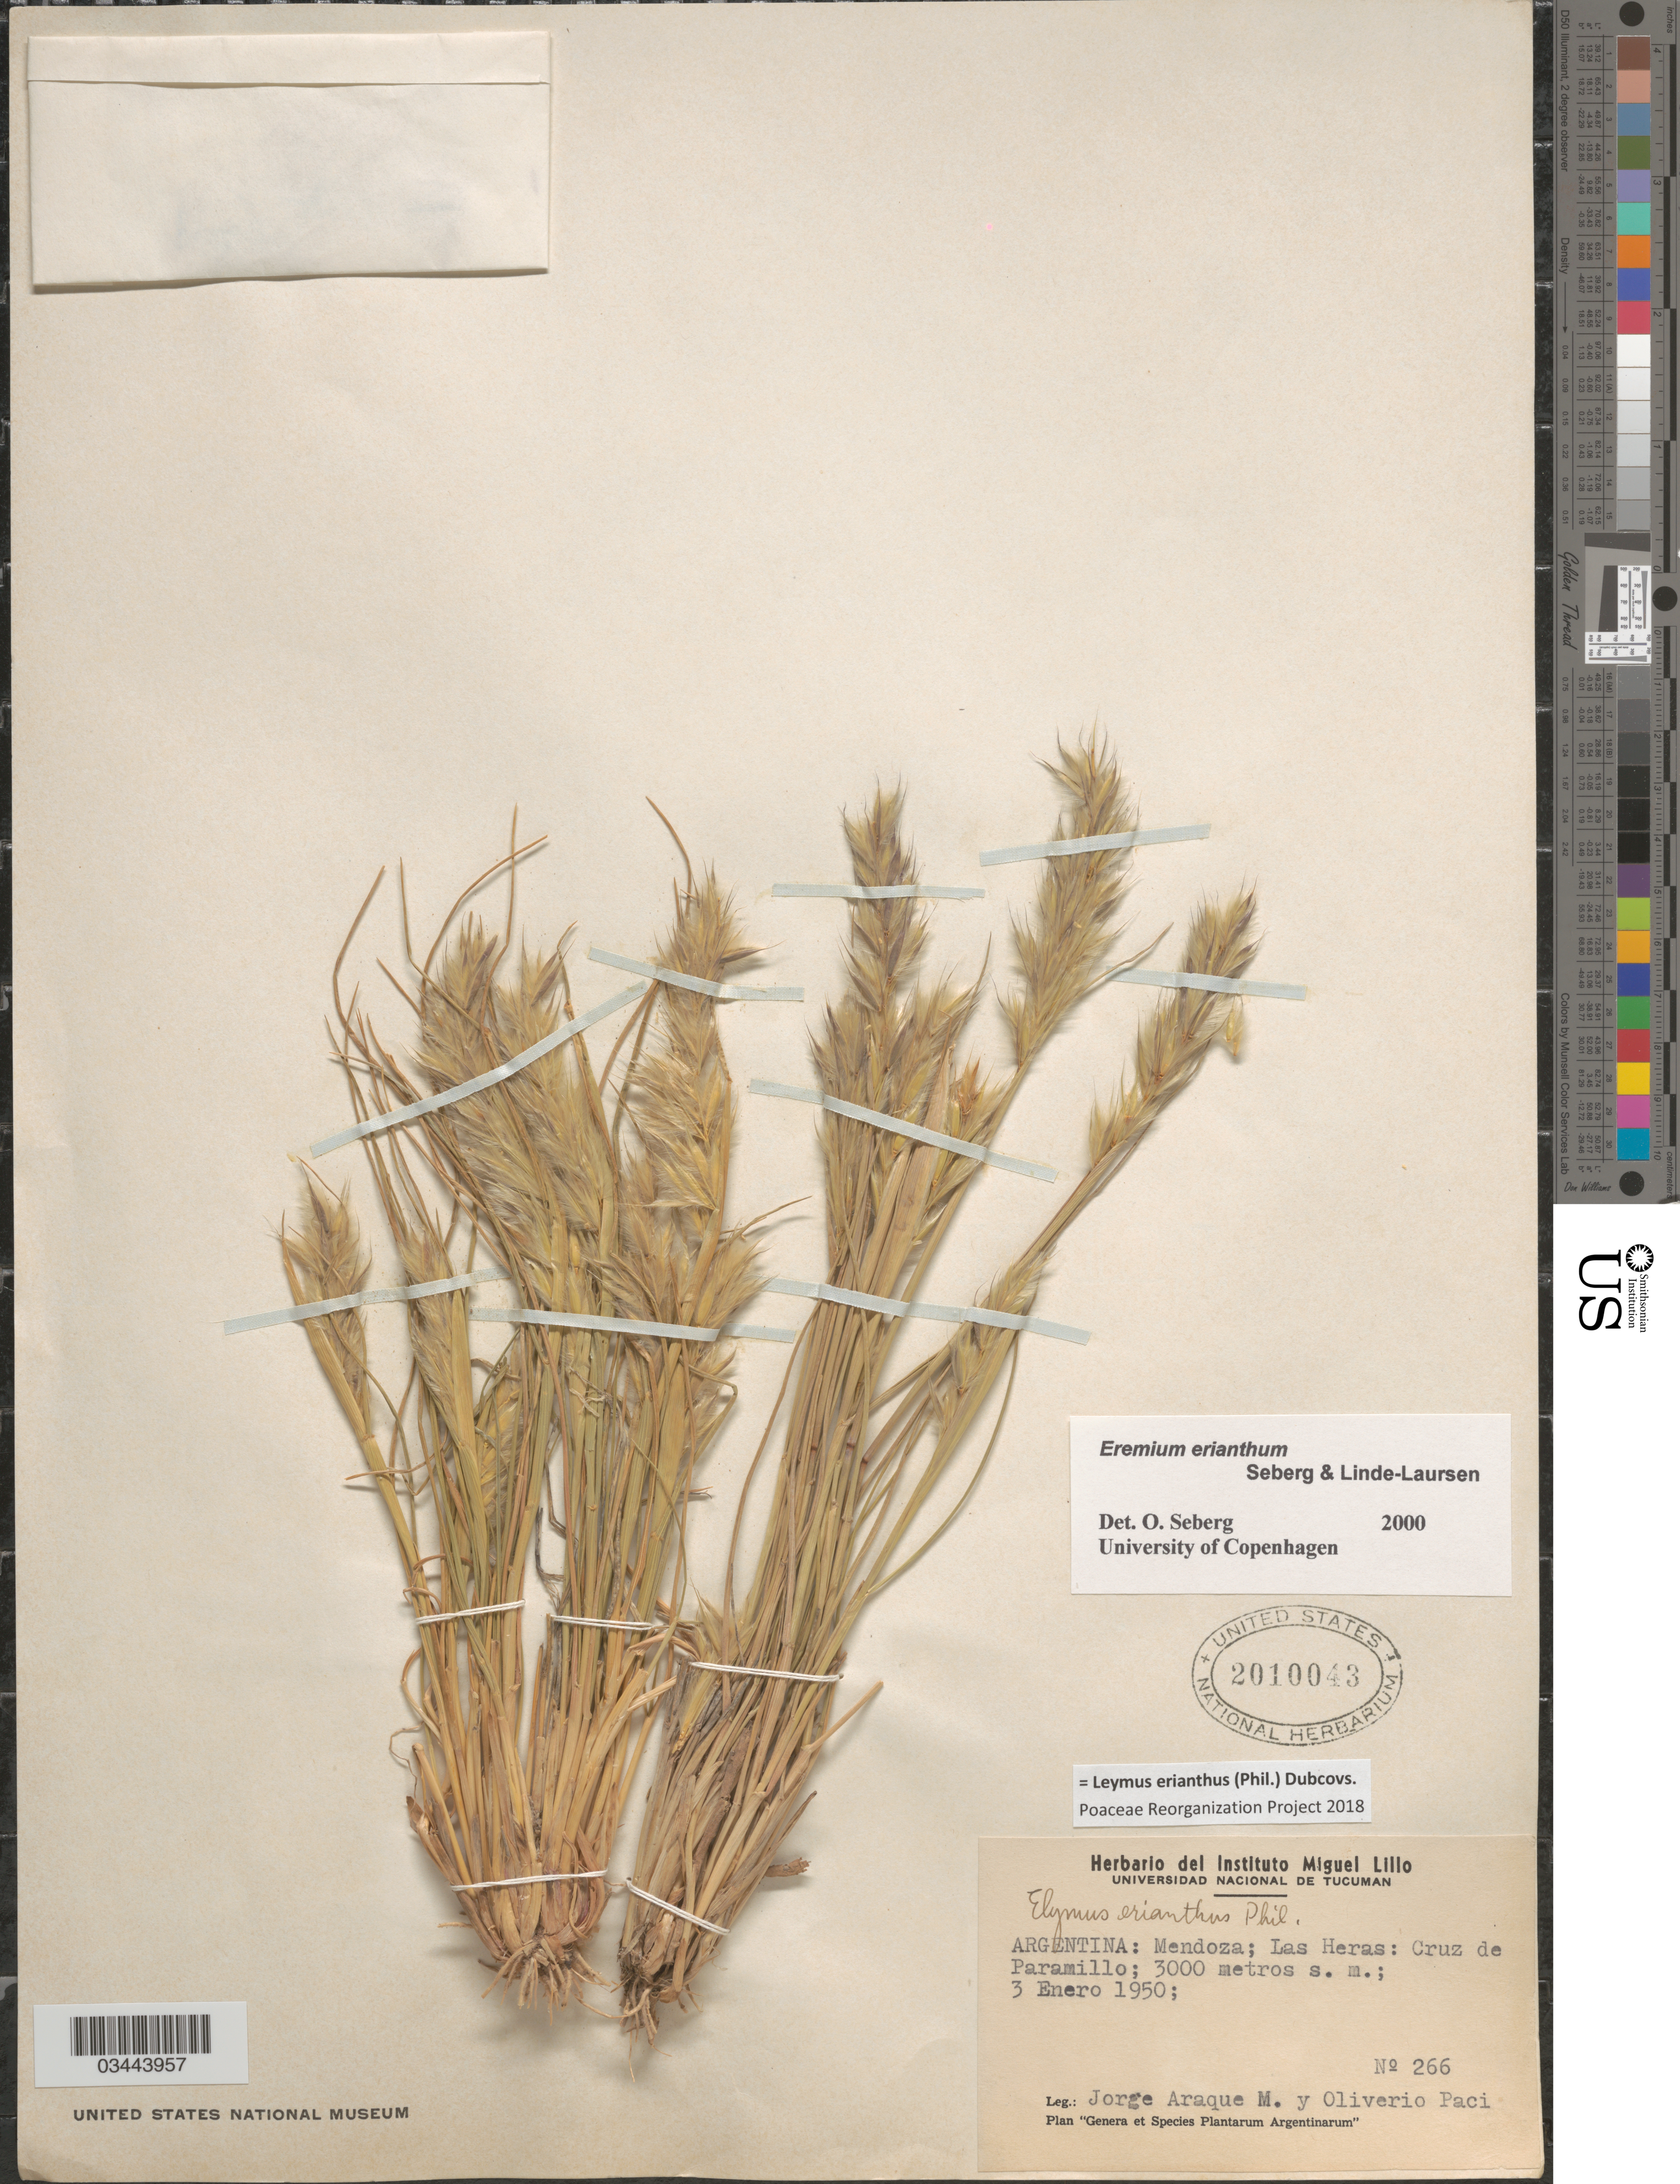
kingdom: Plantae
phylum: Tracheophyta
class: Liliopsida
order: Poales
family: Poaceae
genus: Leymus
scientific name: Leymus erianthus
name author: (Phil.) Dubcovsky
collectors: J. Araque Molina & O. Paci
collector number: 266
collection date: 1950-01-03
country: Argentina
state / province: Mendoza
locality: Las Heras: Cruz de Paramillo.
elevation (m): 3000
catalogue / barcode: US 2010043